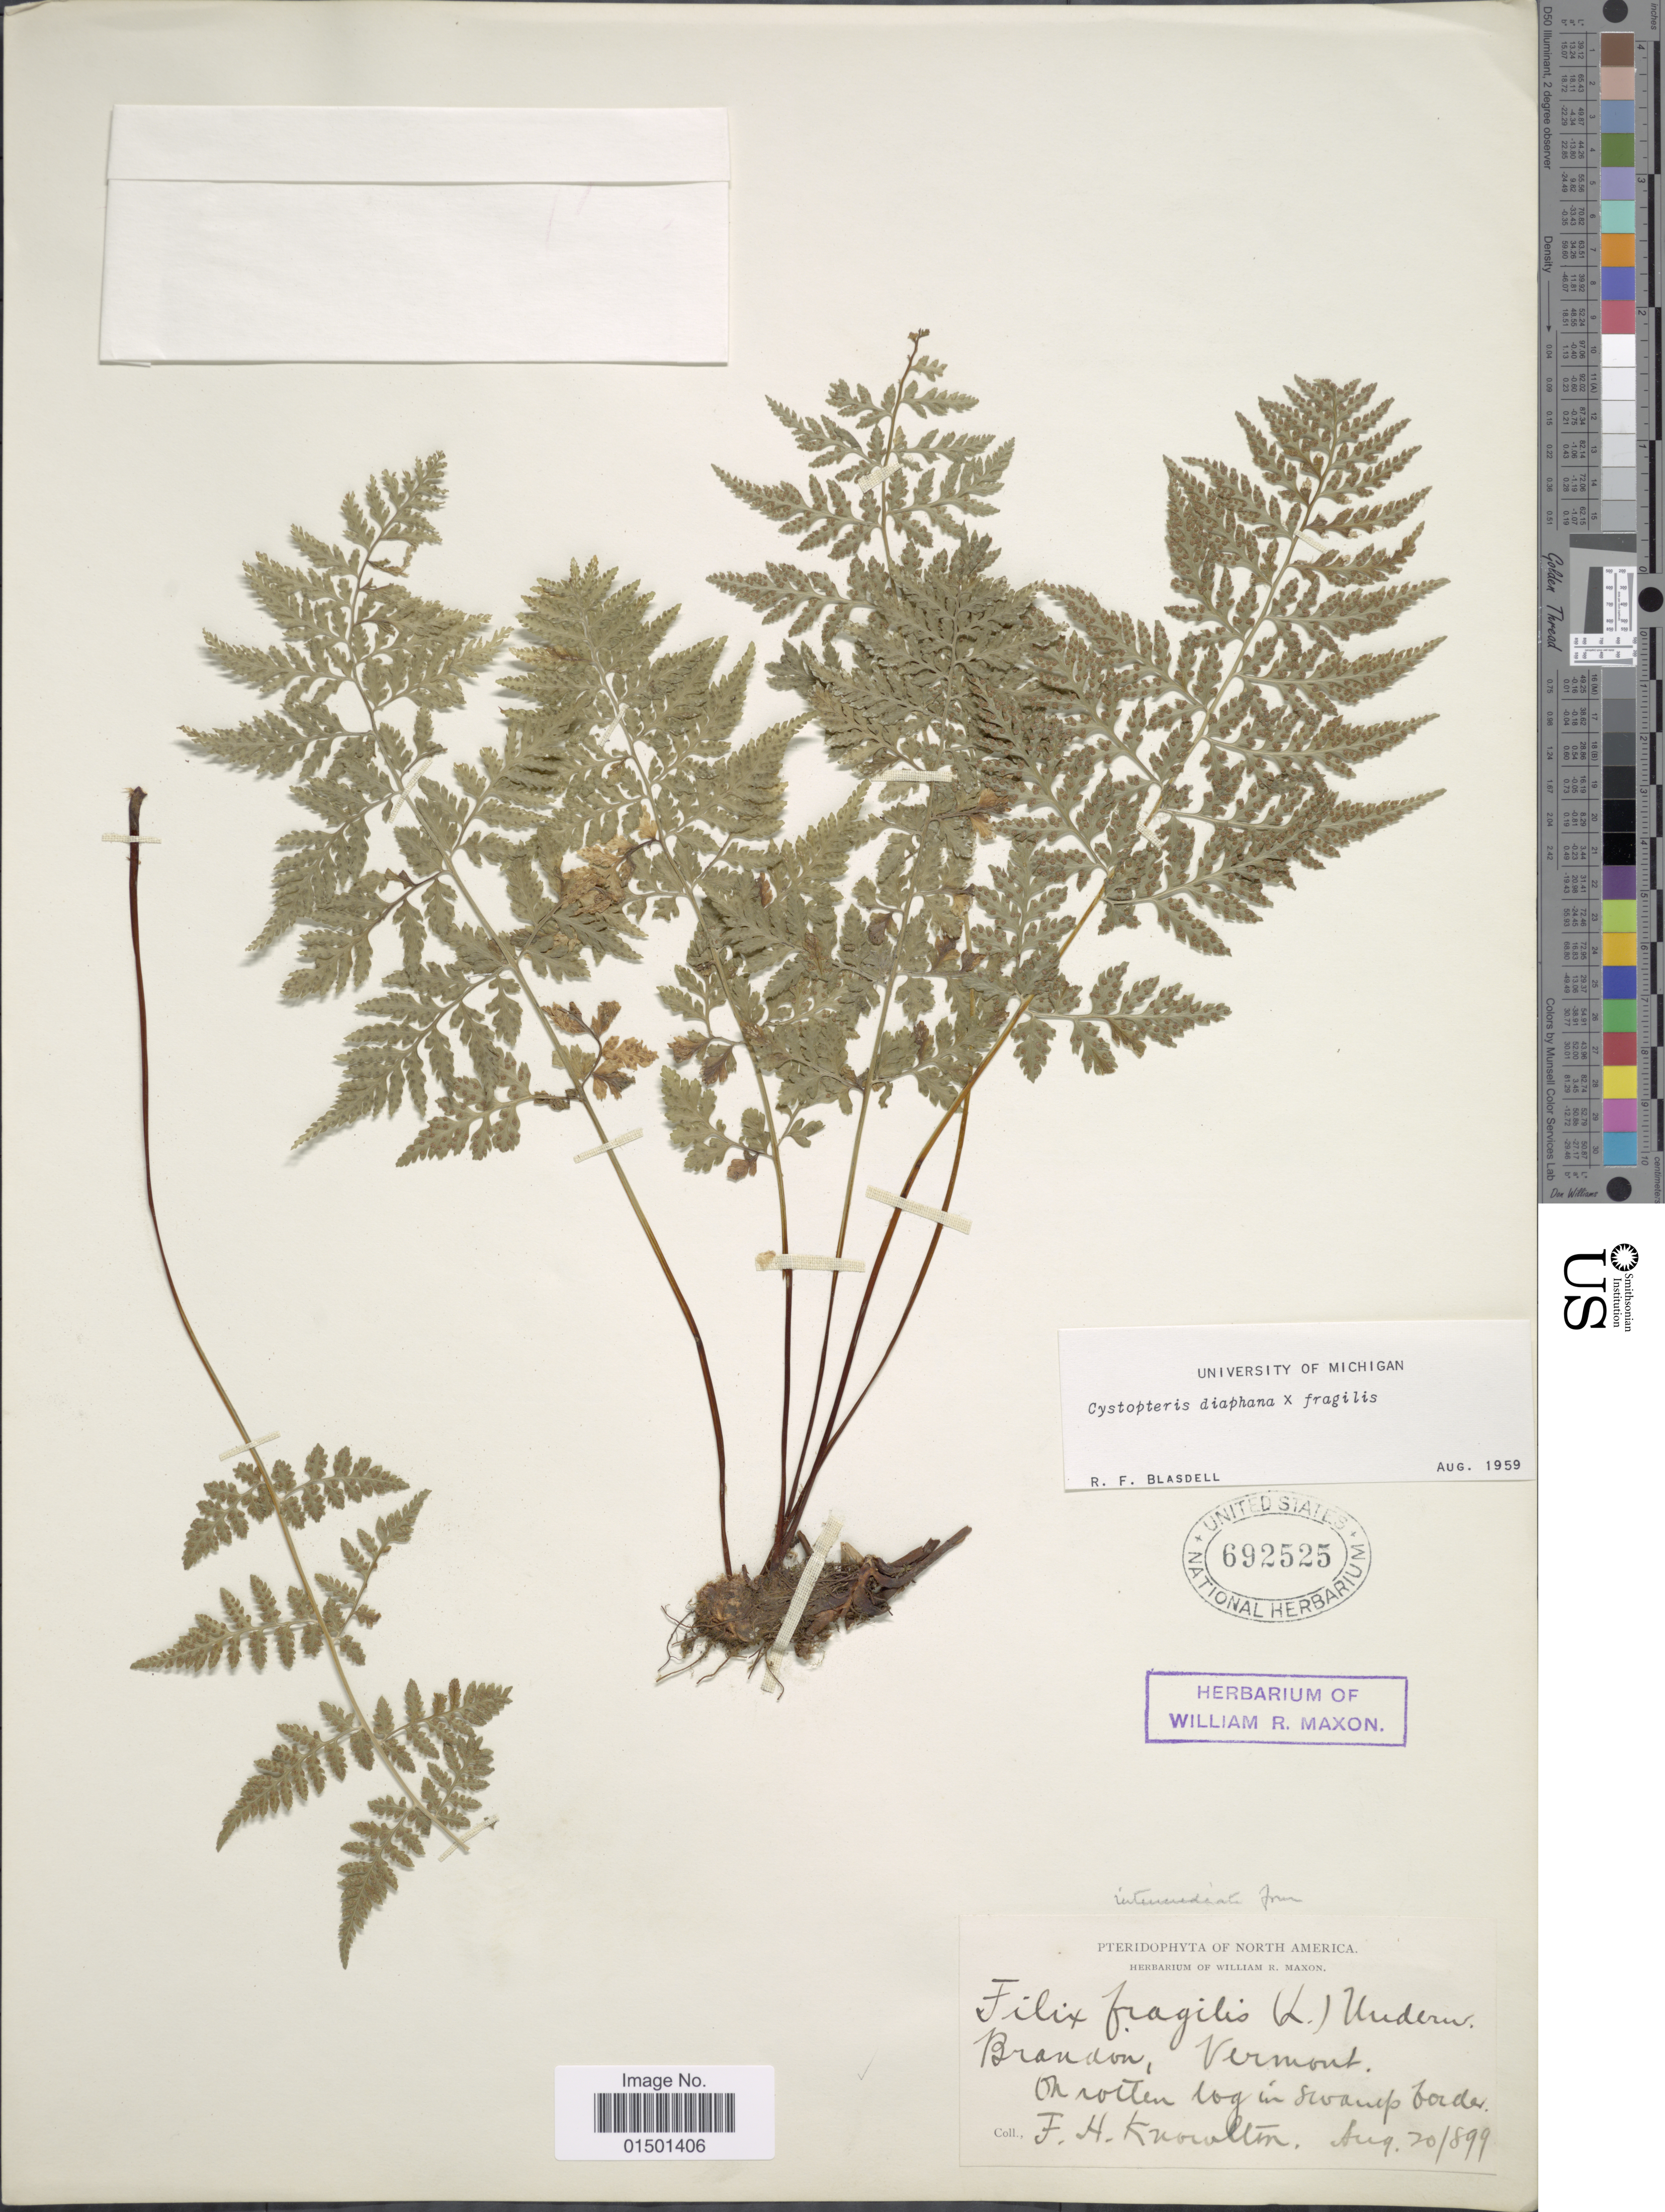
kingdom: Plantae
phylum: Tracheophyta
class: Polypodiopsida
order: Polypodiales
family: Cystopteridaceae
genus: Cystopteris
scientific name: Cystopteris diaphana x C. fragilis (L.) Bernh.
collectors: F. H. Knowlton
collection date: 1899-08-20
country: United States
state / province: Vermont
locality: North America, Brandon, on rotten log in Swamp border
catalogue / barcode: US 692525